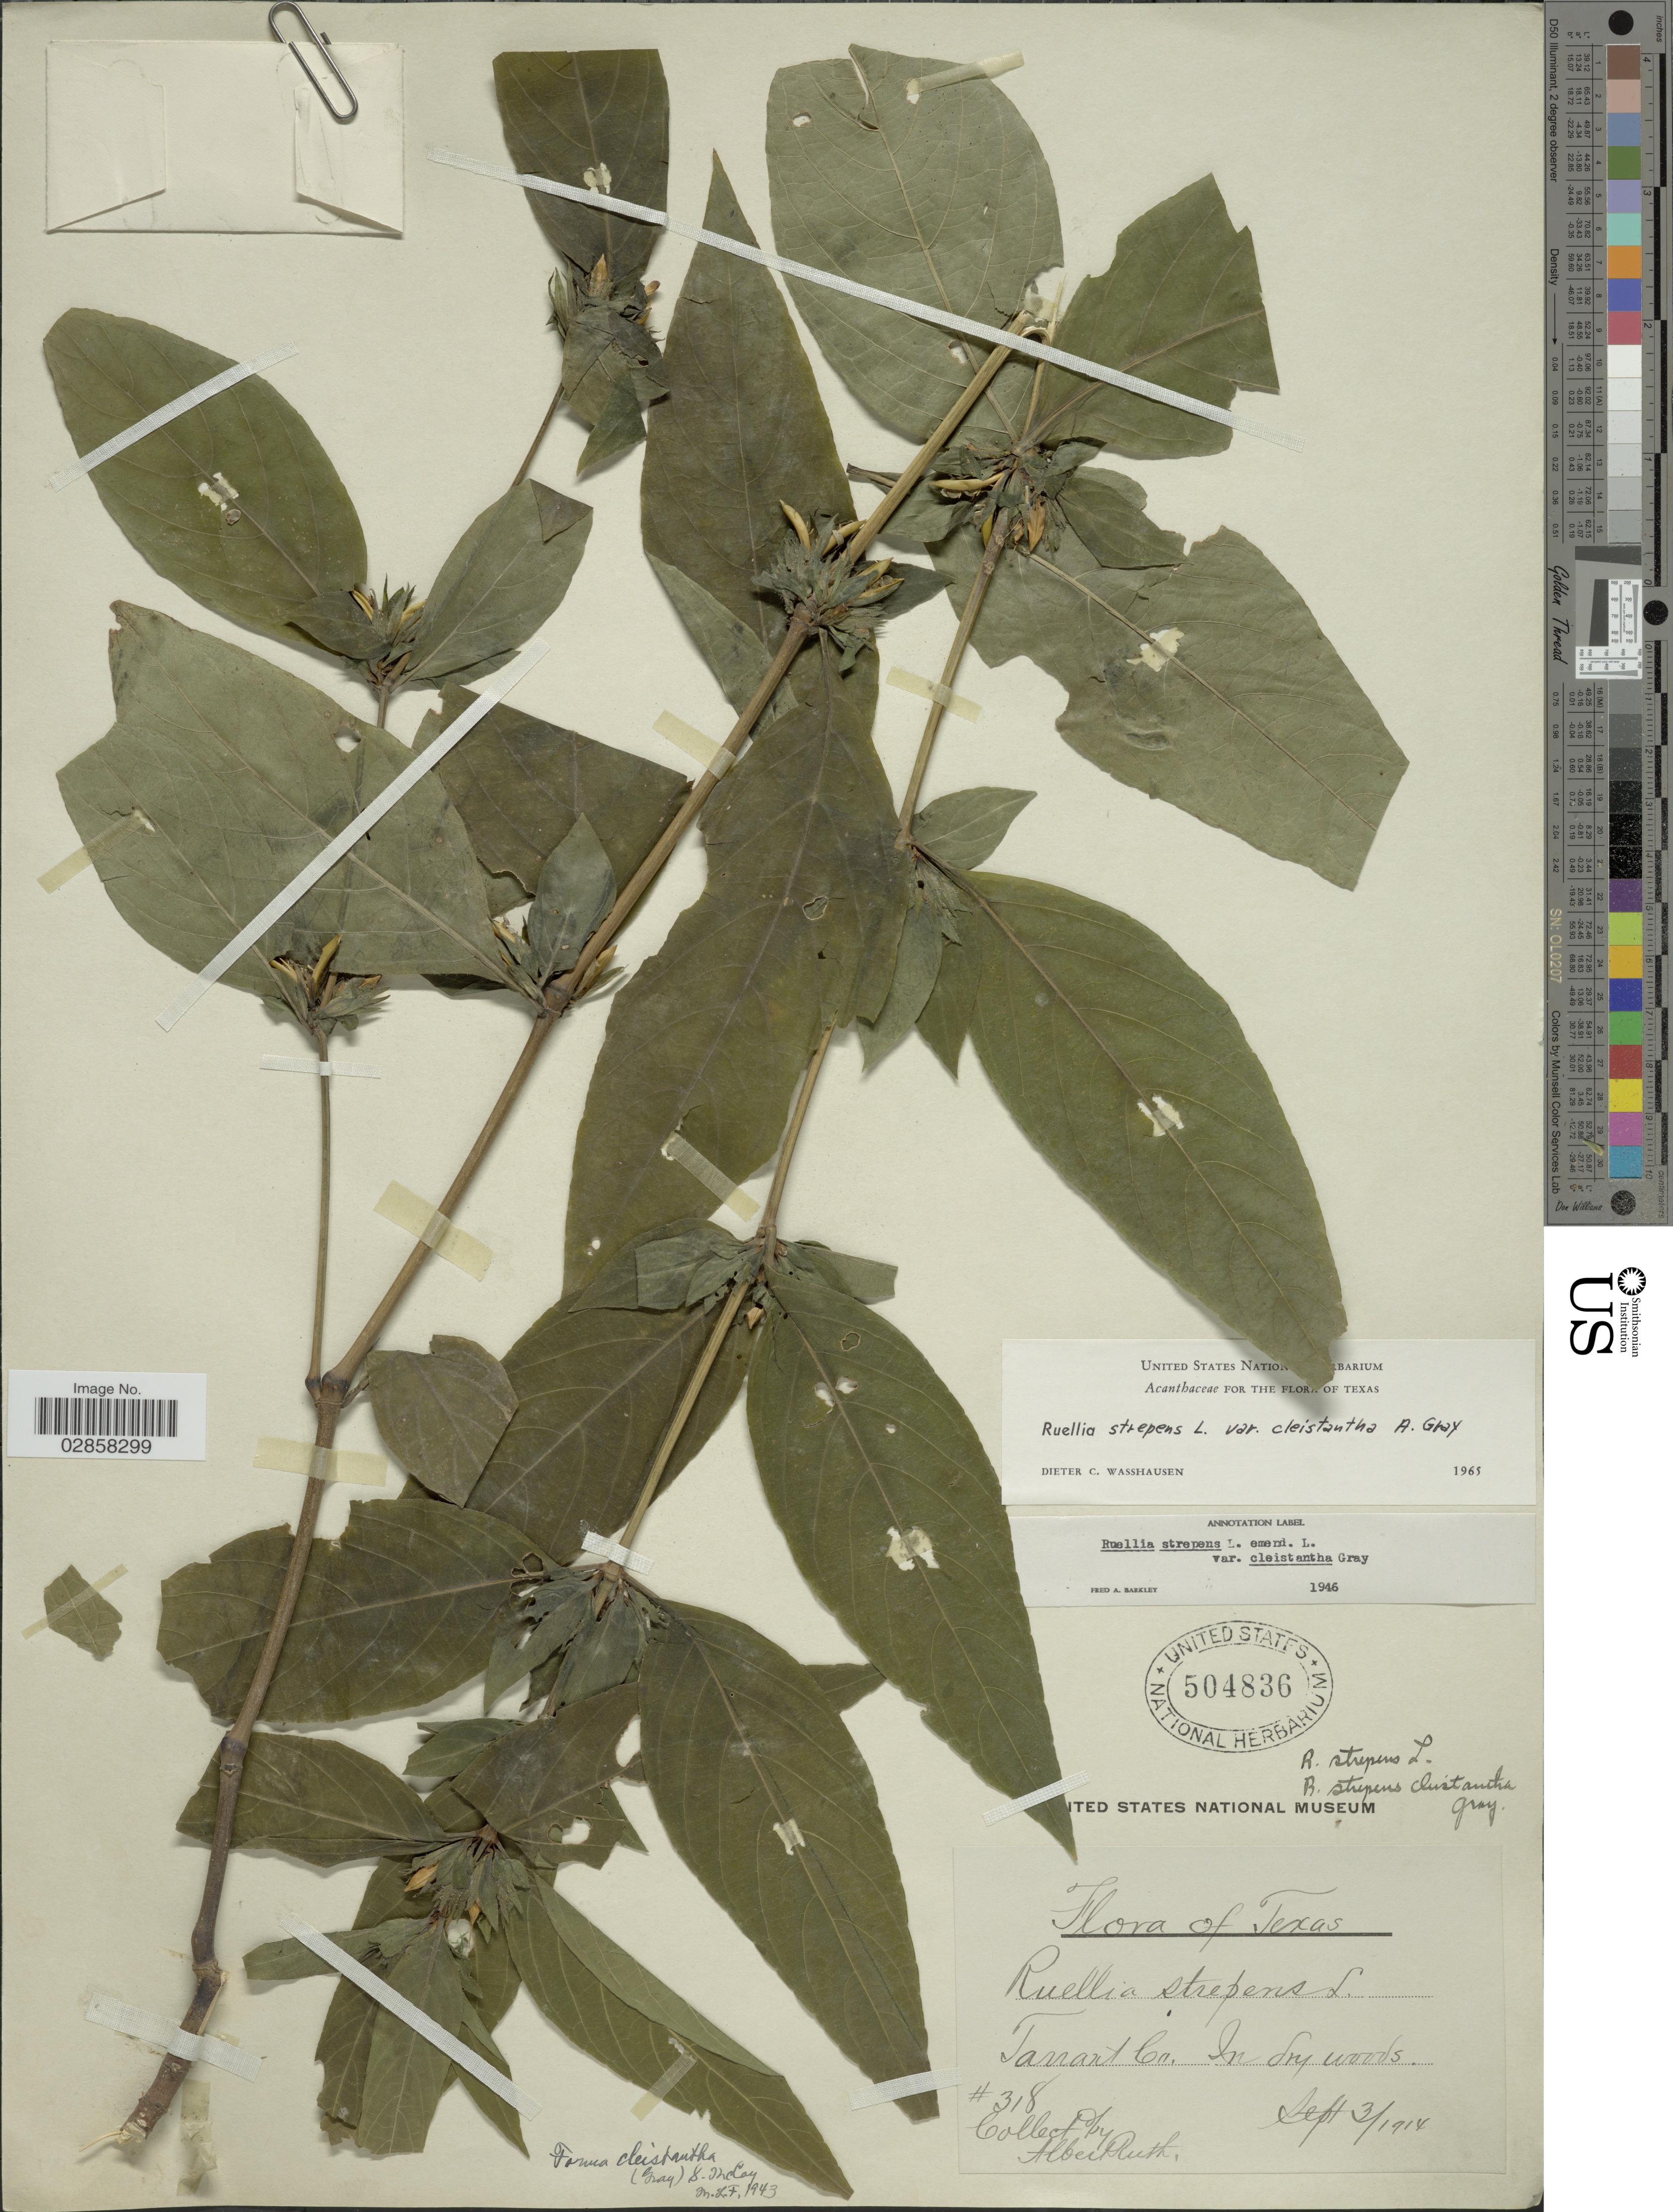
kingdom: Plantae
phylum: Tracheophyta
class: Magnoliopsida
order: Lamiales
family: Acanthaceae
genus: Ruellia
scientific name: Ruellia strepens f. cleistantha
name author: (A. Gray) S. McCoy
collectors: A. Ruth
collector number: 318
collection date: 1914-09-03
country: United States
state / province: Texas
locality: Tarrant Co.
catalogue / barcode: US 504836